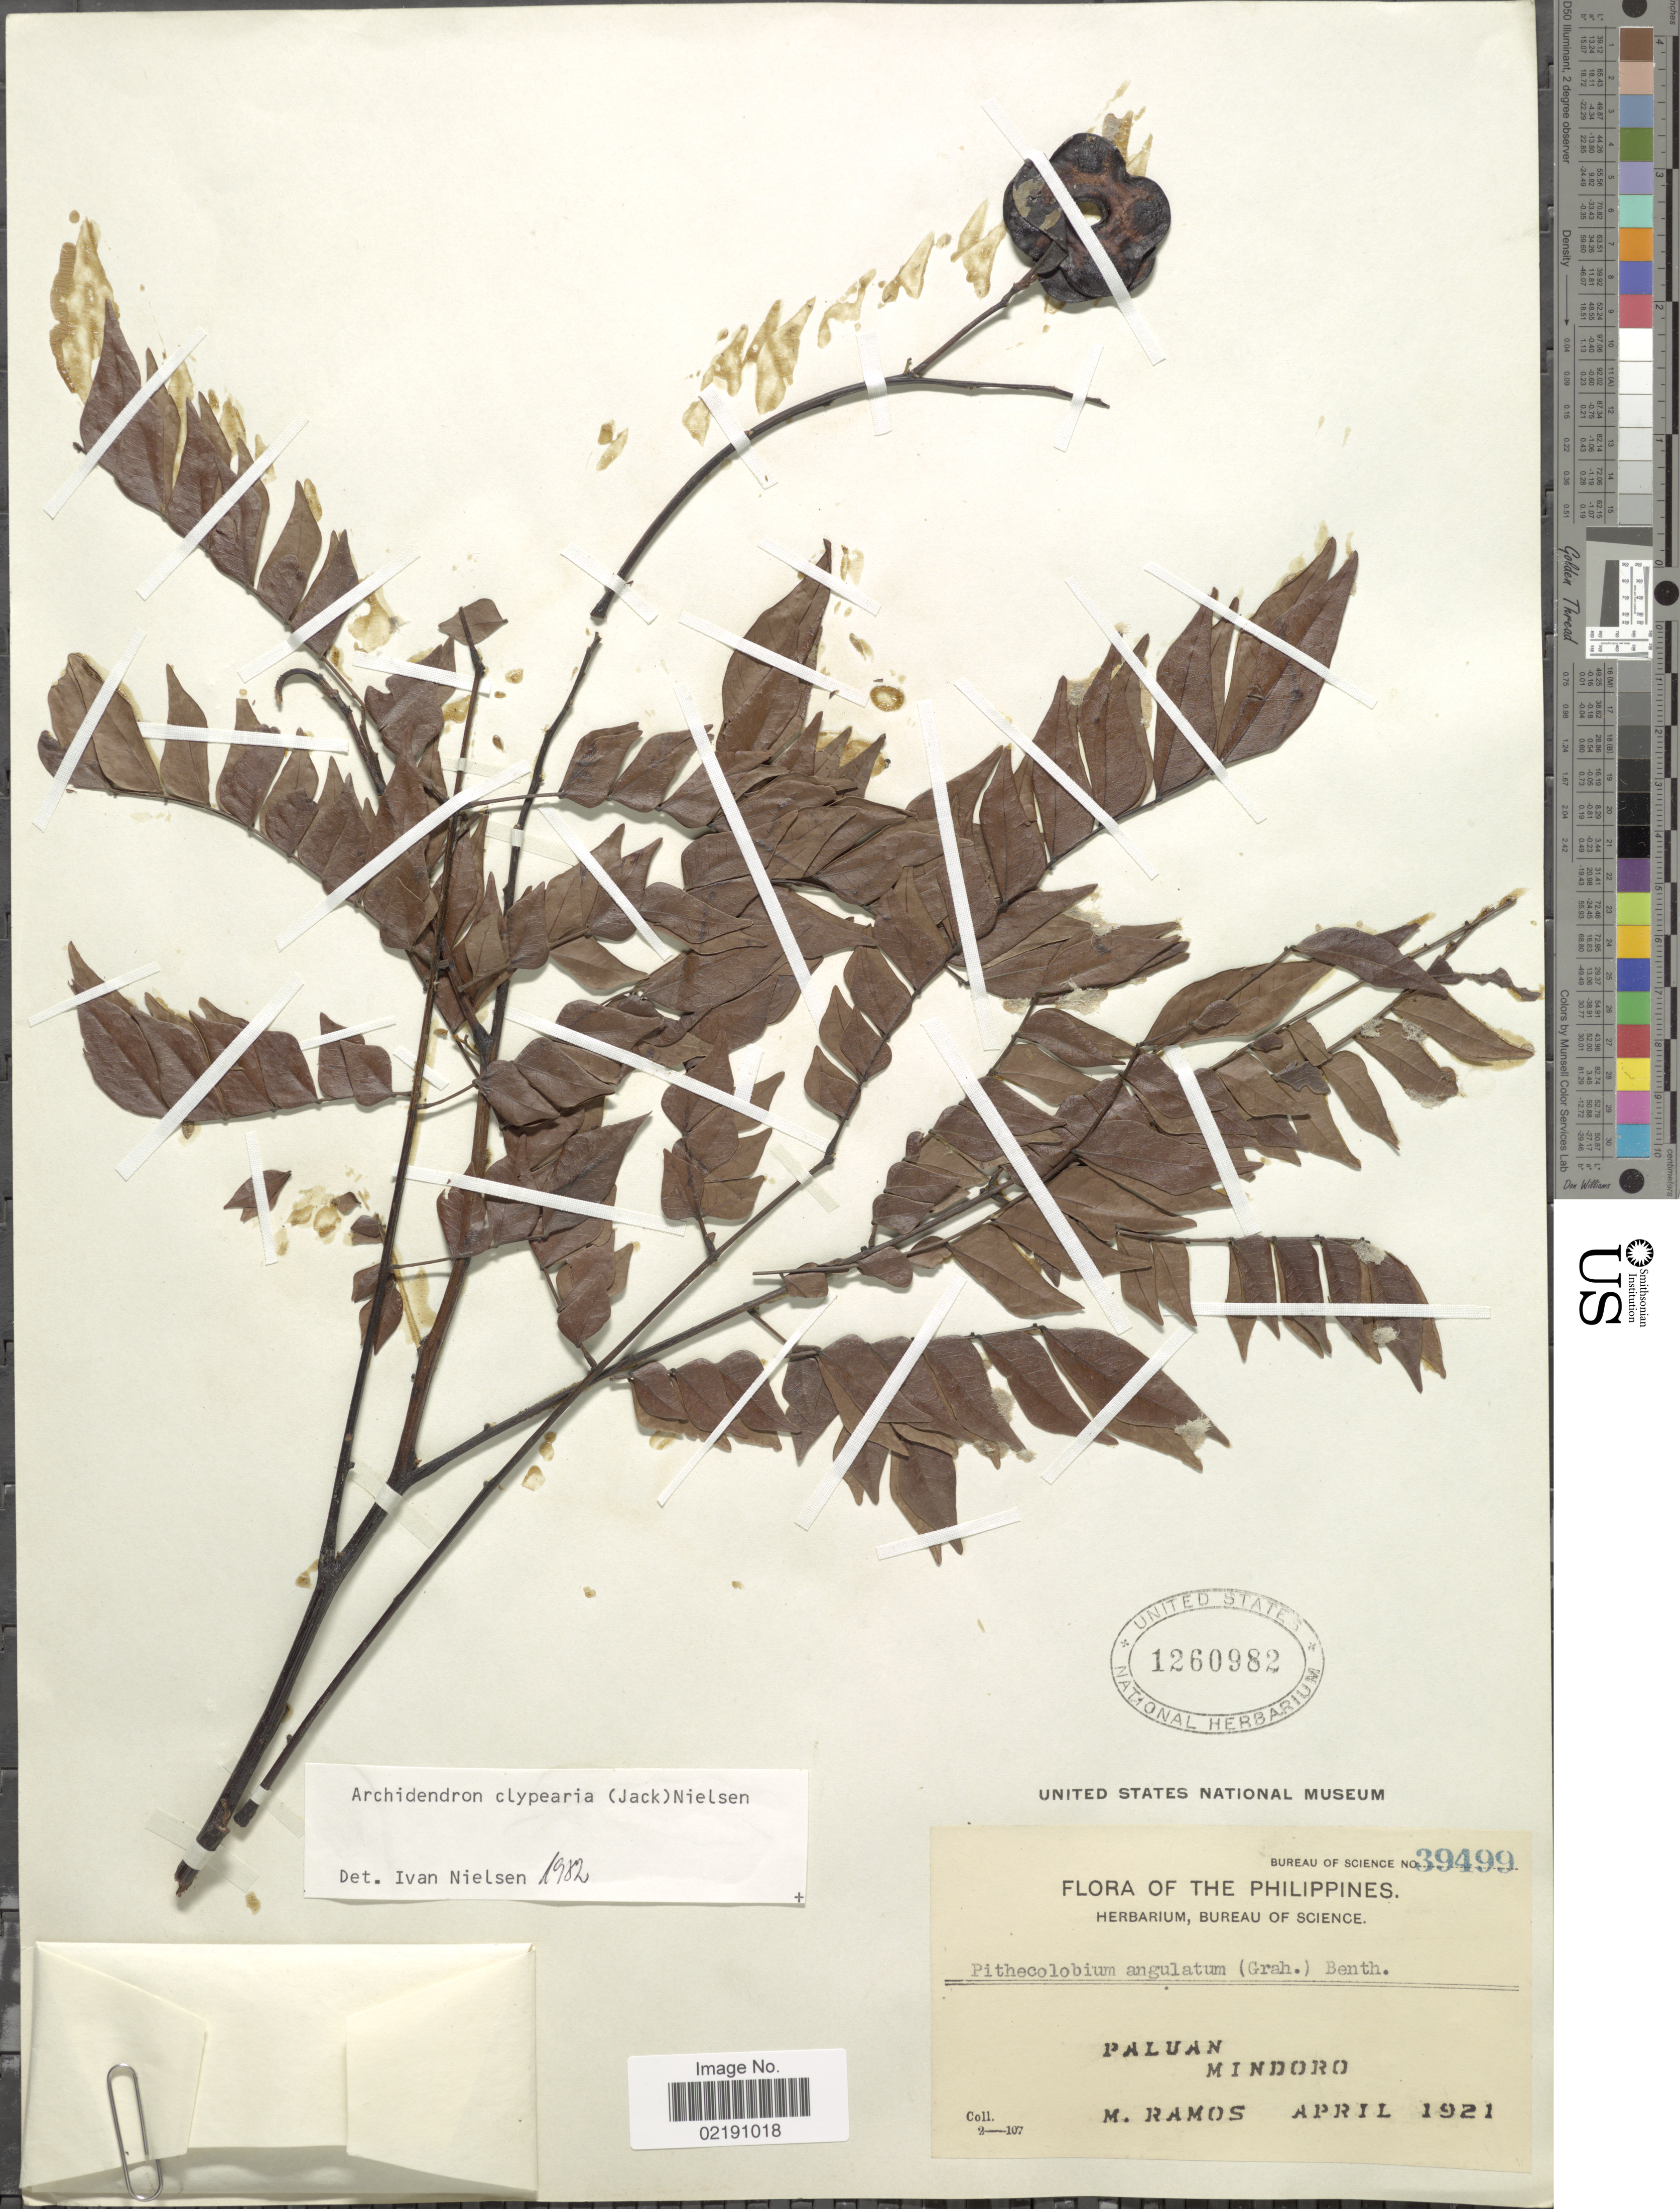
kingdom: Plantae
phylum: Tracheophyta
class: Magnoliopsida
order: Fabales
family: Fabaceae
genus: Archidendron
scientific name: Archidendron clypearia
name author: (Jack) I.C. Nielsen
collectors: M. Ramos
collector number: Bureau of Science 39499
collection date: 1921-04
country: Philippines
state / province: Mimaropa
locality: Paluan, Mindoro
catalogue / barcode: US 1260982